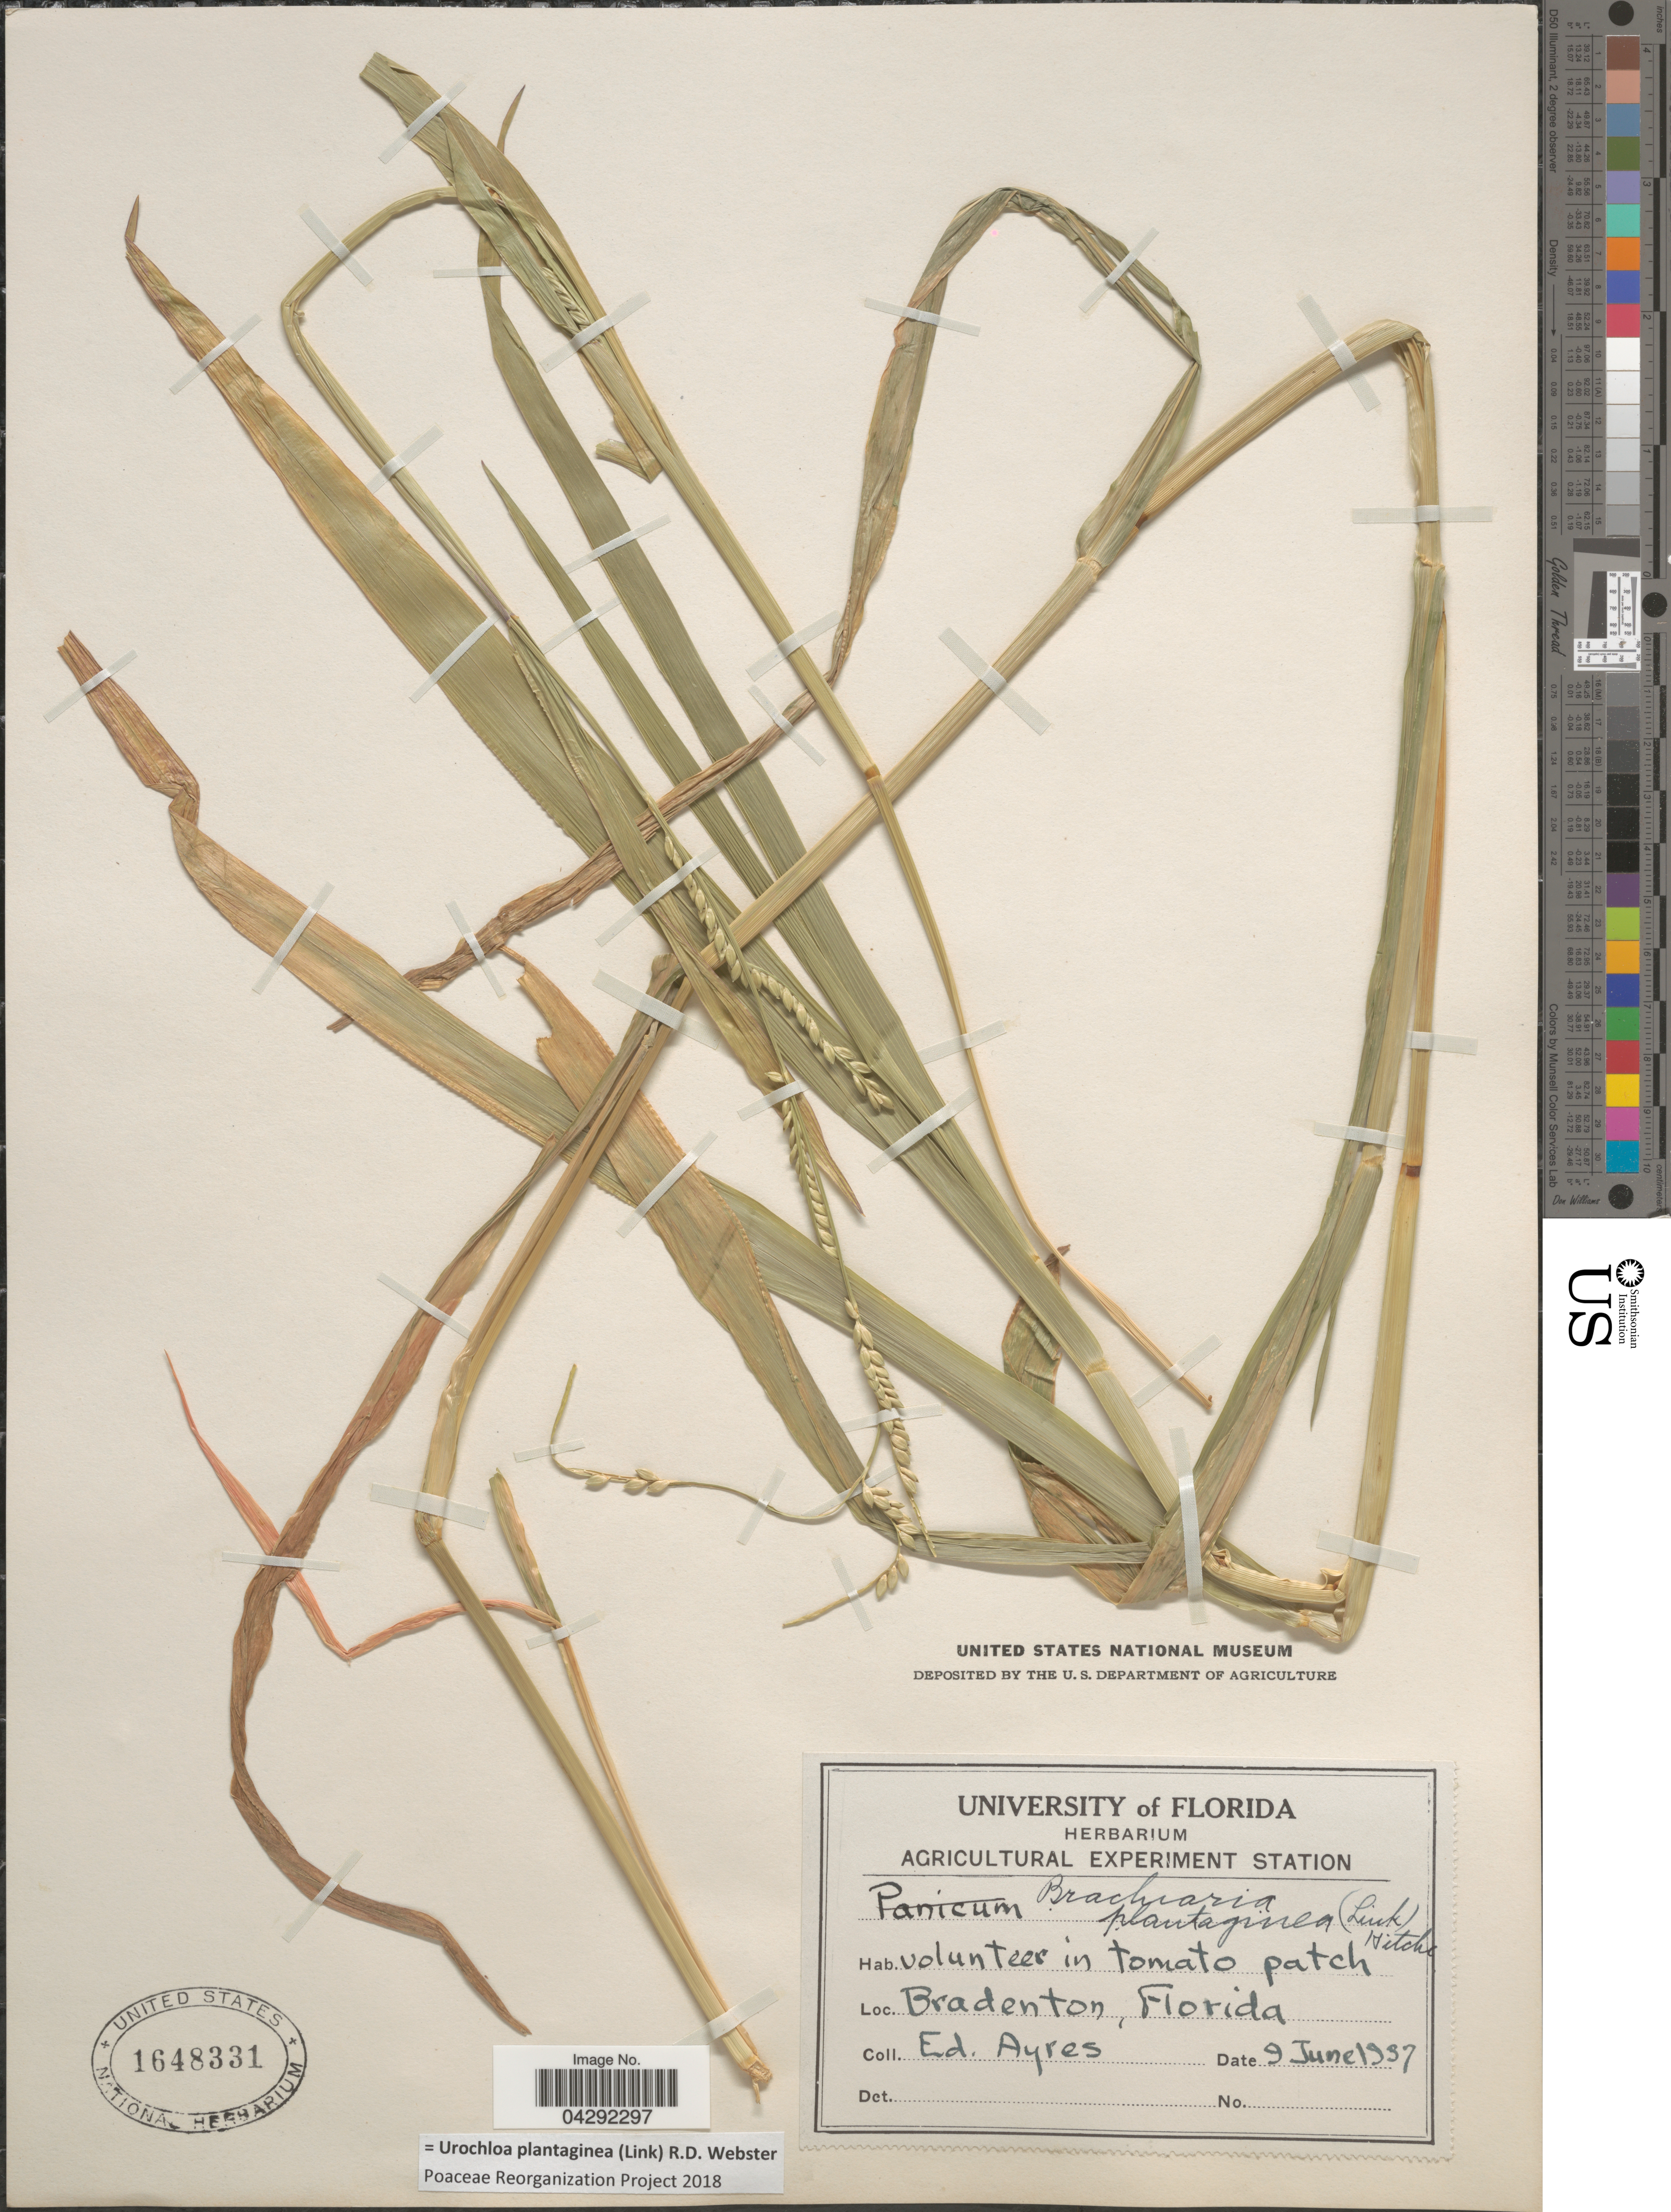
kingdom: Plantae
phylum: Tracheophyta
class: Liliopsida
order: Poales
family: Poaceae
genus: Urochloa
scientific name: Urochloa plantaginea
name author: (Link) R.D. Webster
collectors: E. Ayres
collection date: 1937-06-09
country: United States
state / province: Florida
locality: Bradenton.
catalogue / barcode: US 1648331